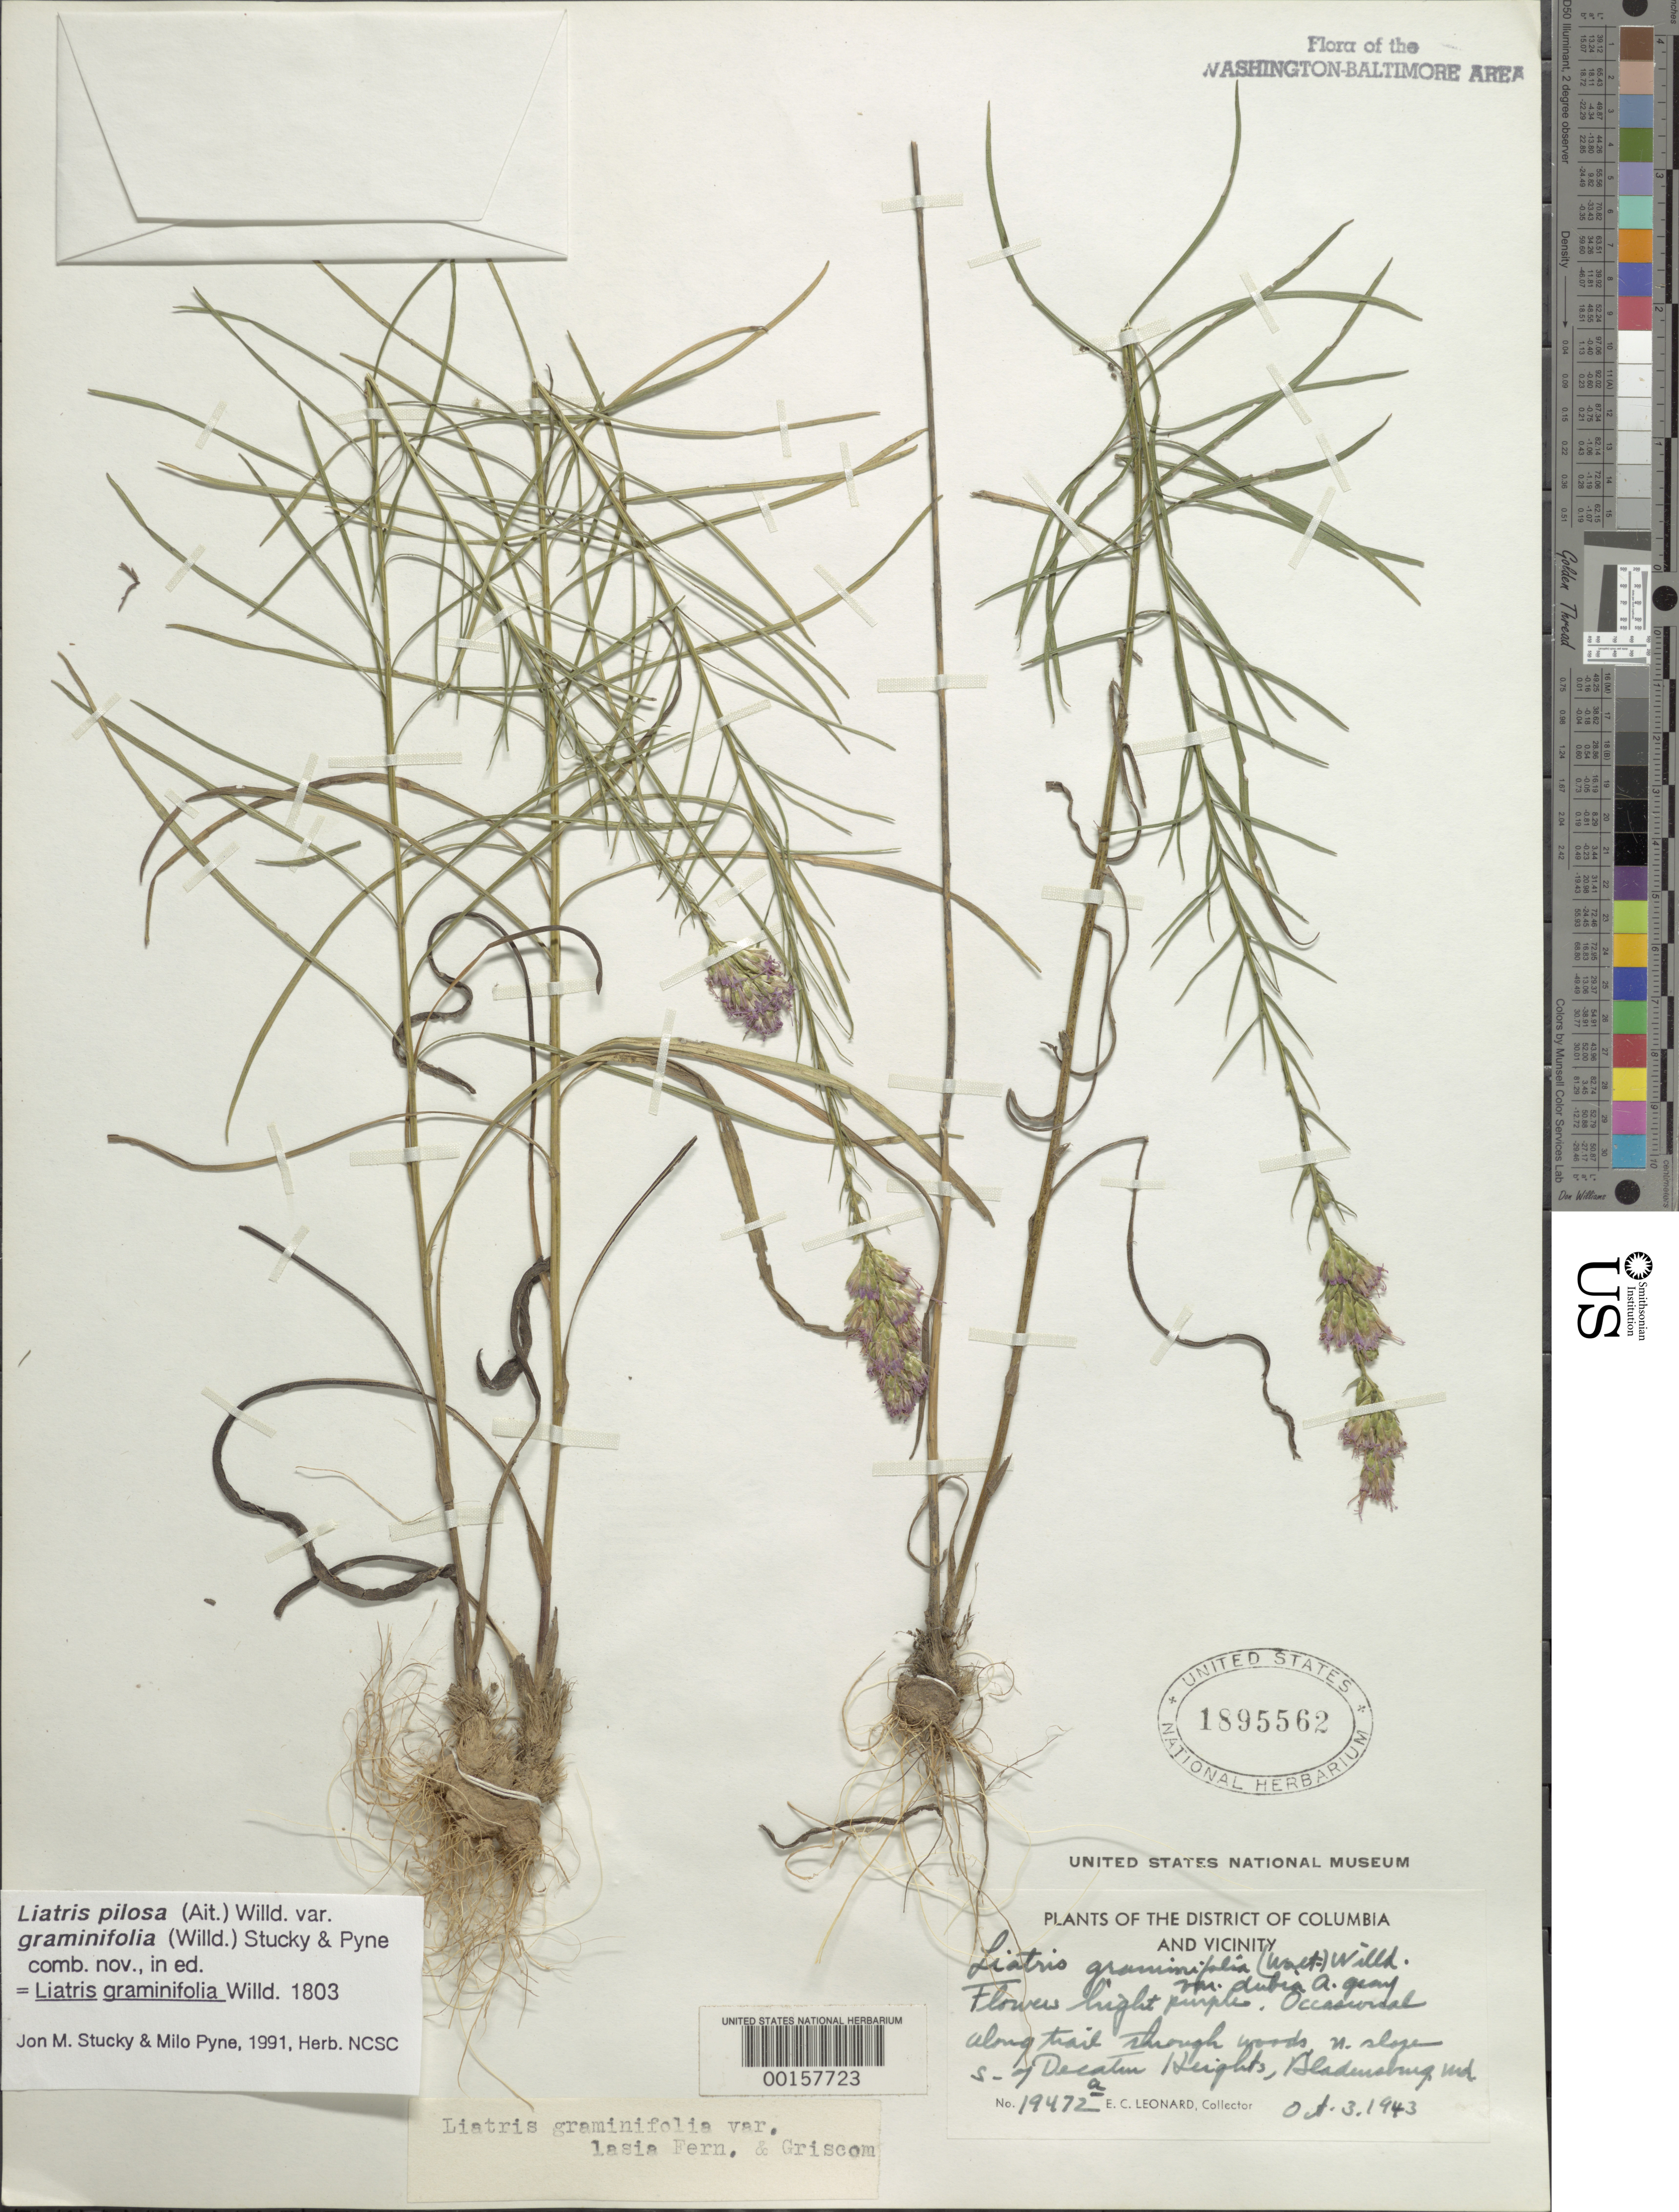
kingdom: Plantae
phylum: Tracheophyta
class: Magnoliopsida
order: Asterales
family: Asteraceae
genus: Liatris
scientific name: Liatris pilosa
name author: (Aiton) Willd.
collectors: E. C. Leonard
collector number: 19472A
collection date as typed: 03 Oct 1943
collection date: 1943-10-03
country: United States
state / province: Maryland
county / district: Prince George's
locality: South of Decatur Heights, Bladensburg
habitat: Trail through woods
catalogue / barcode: US 1895562